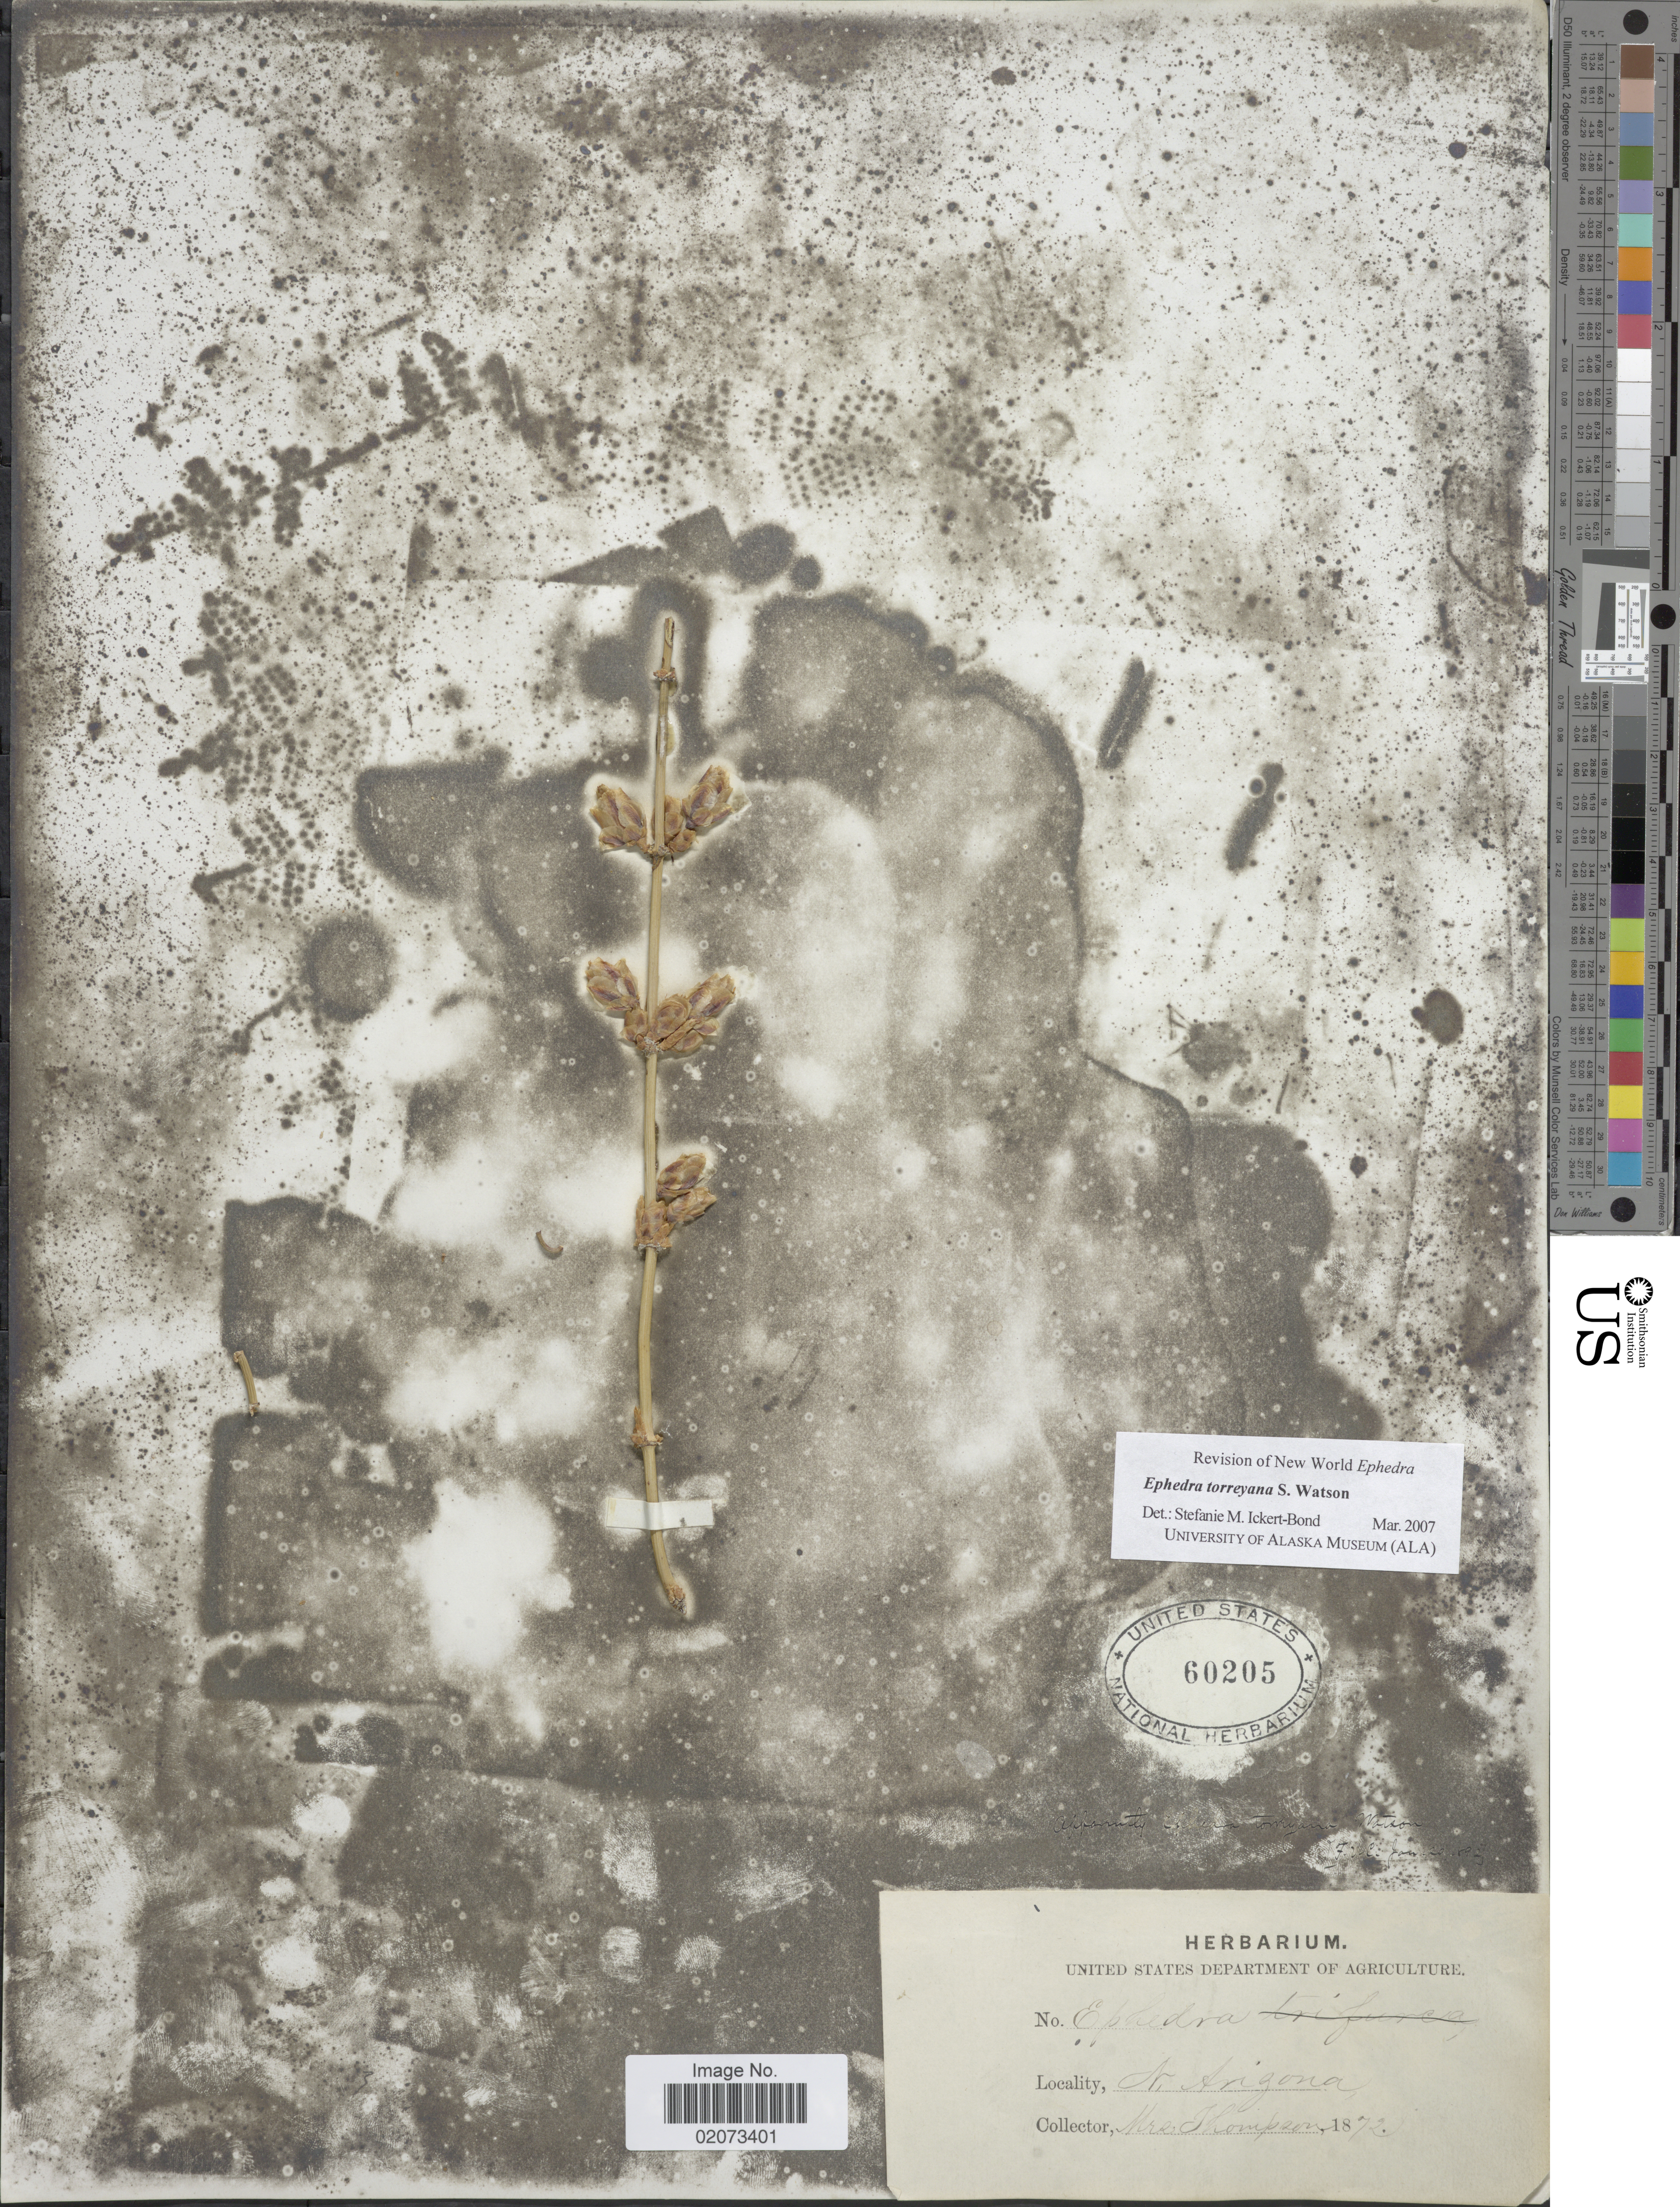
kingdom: Plantae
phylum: Tracheophyta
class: Gnetopsida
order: Ephedrales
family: Ephedraceae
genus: Ephedra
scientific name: Ephedra torreyana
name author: S. Watson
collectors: Thompson, --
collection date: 1872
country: United States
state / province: Arizona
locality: N. Arizona.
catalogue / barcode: US 60205